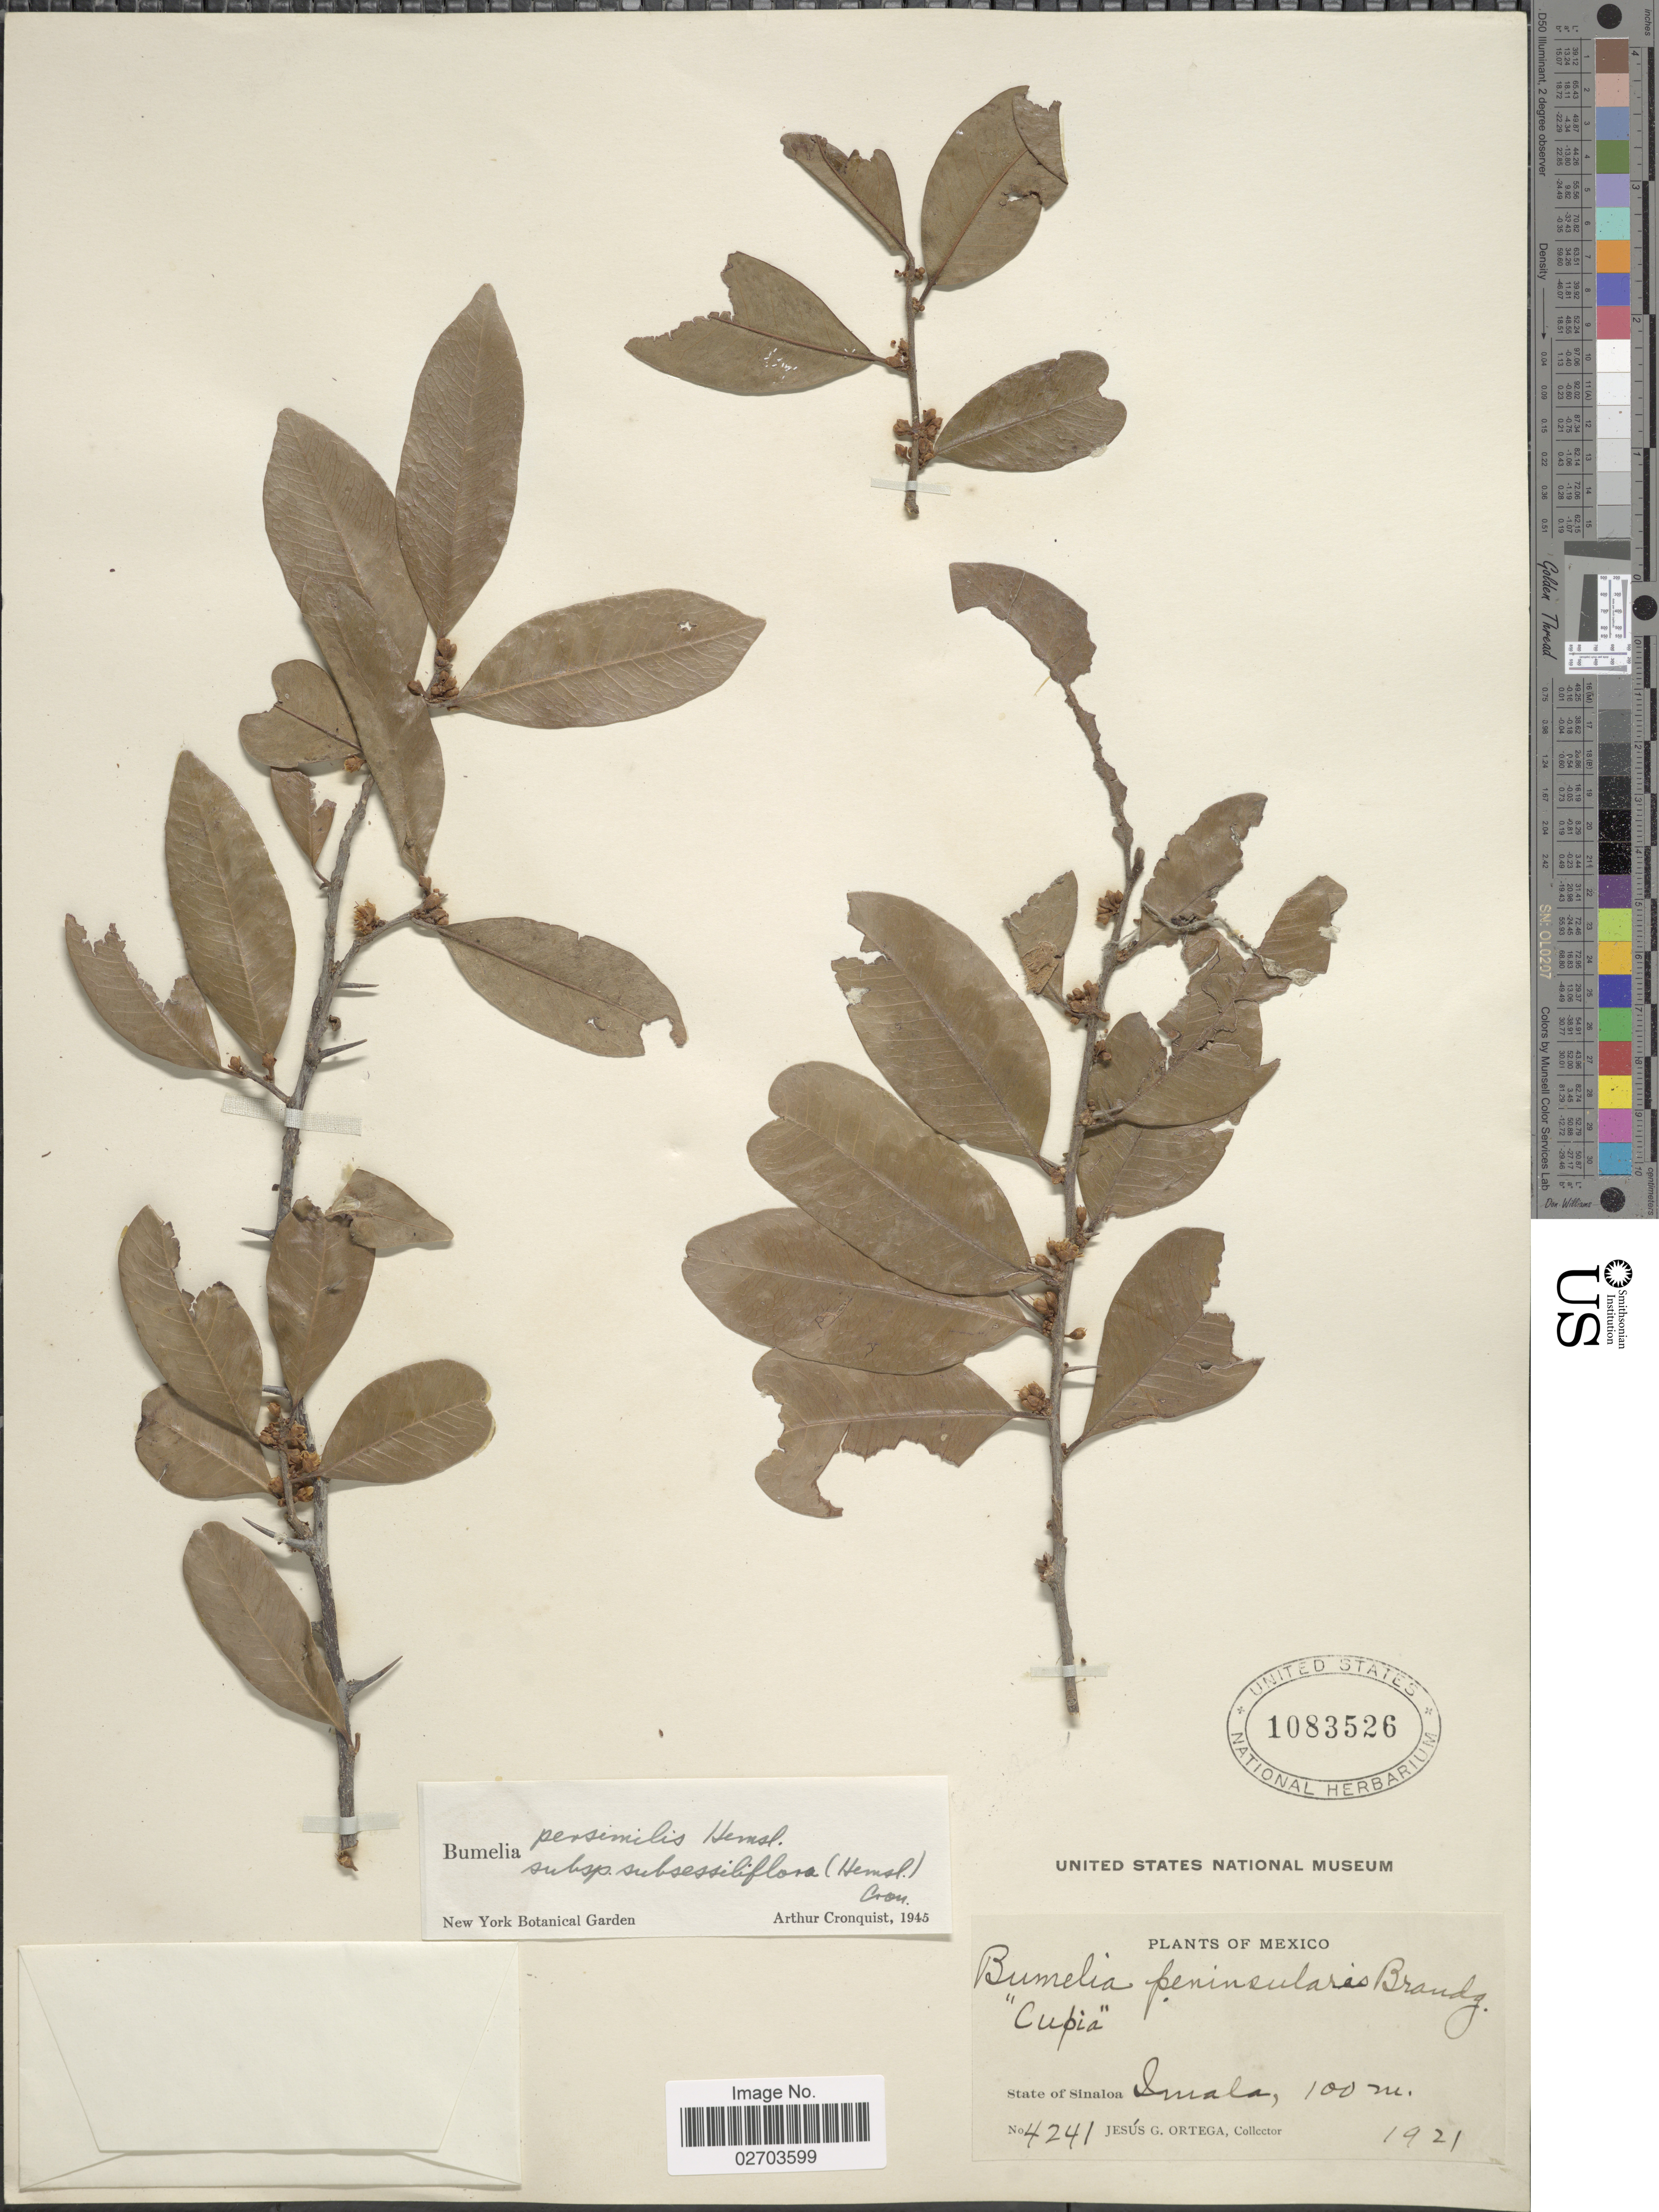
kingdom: Plantae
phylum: Tracheophyta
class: Magnoliopsida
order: Ericales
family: Sapotaceae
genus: Sideroxylon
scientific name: Sideroxylon persimile subsp. persimile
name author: (Hemsl.) T.D. Penn.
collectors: J. Ortega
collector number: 4241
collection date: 1921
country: Mexico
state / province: Sinaloa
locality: Imala.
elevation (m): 100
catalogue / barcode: US 1083526